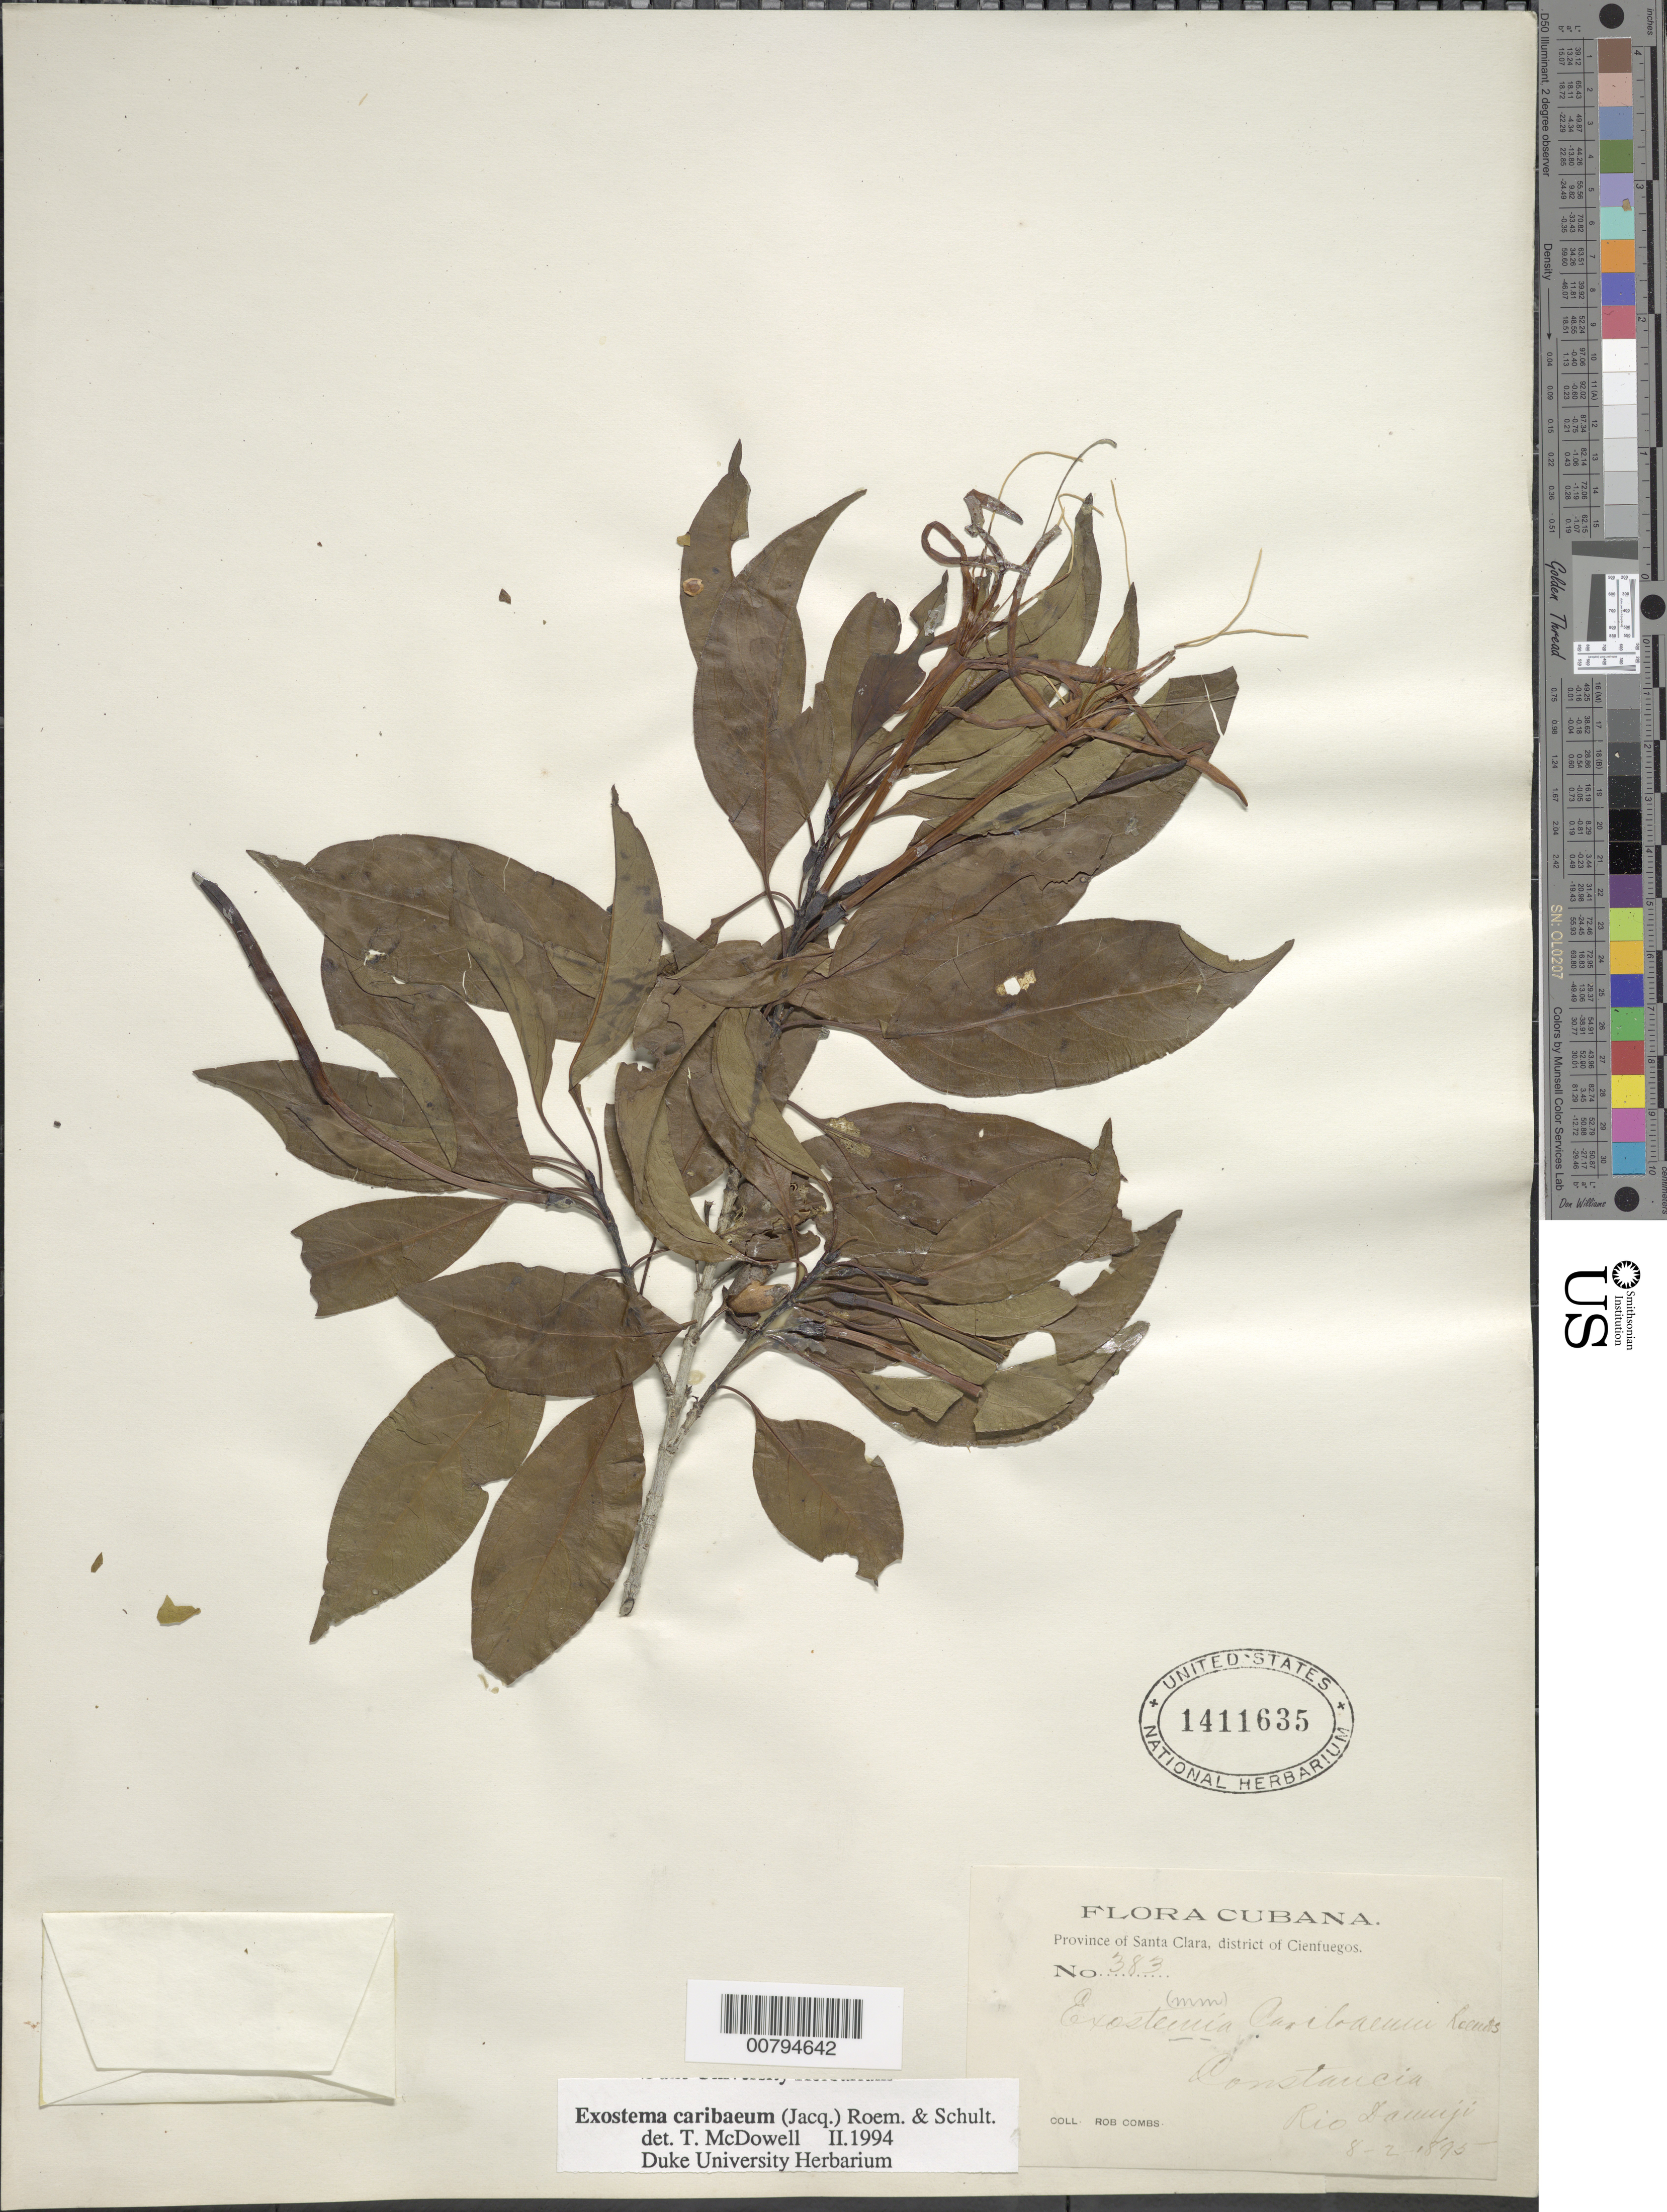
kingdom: Plantae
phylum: Tracheophyta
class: Magnoliopsida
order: Gentianales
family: Rubiaceae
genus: Exostema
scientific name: Exostema caribaeum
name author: (Jacq.) Roem. & Schult.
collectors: R. Combs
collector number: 383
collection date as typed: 02 Aug 1895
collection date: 1895-08-02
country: Cuba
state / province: Las Villas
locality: Constaucia. Rio Daumji.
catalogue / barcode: US 1411635